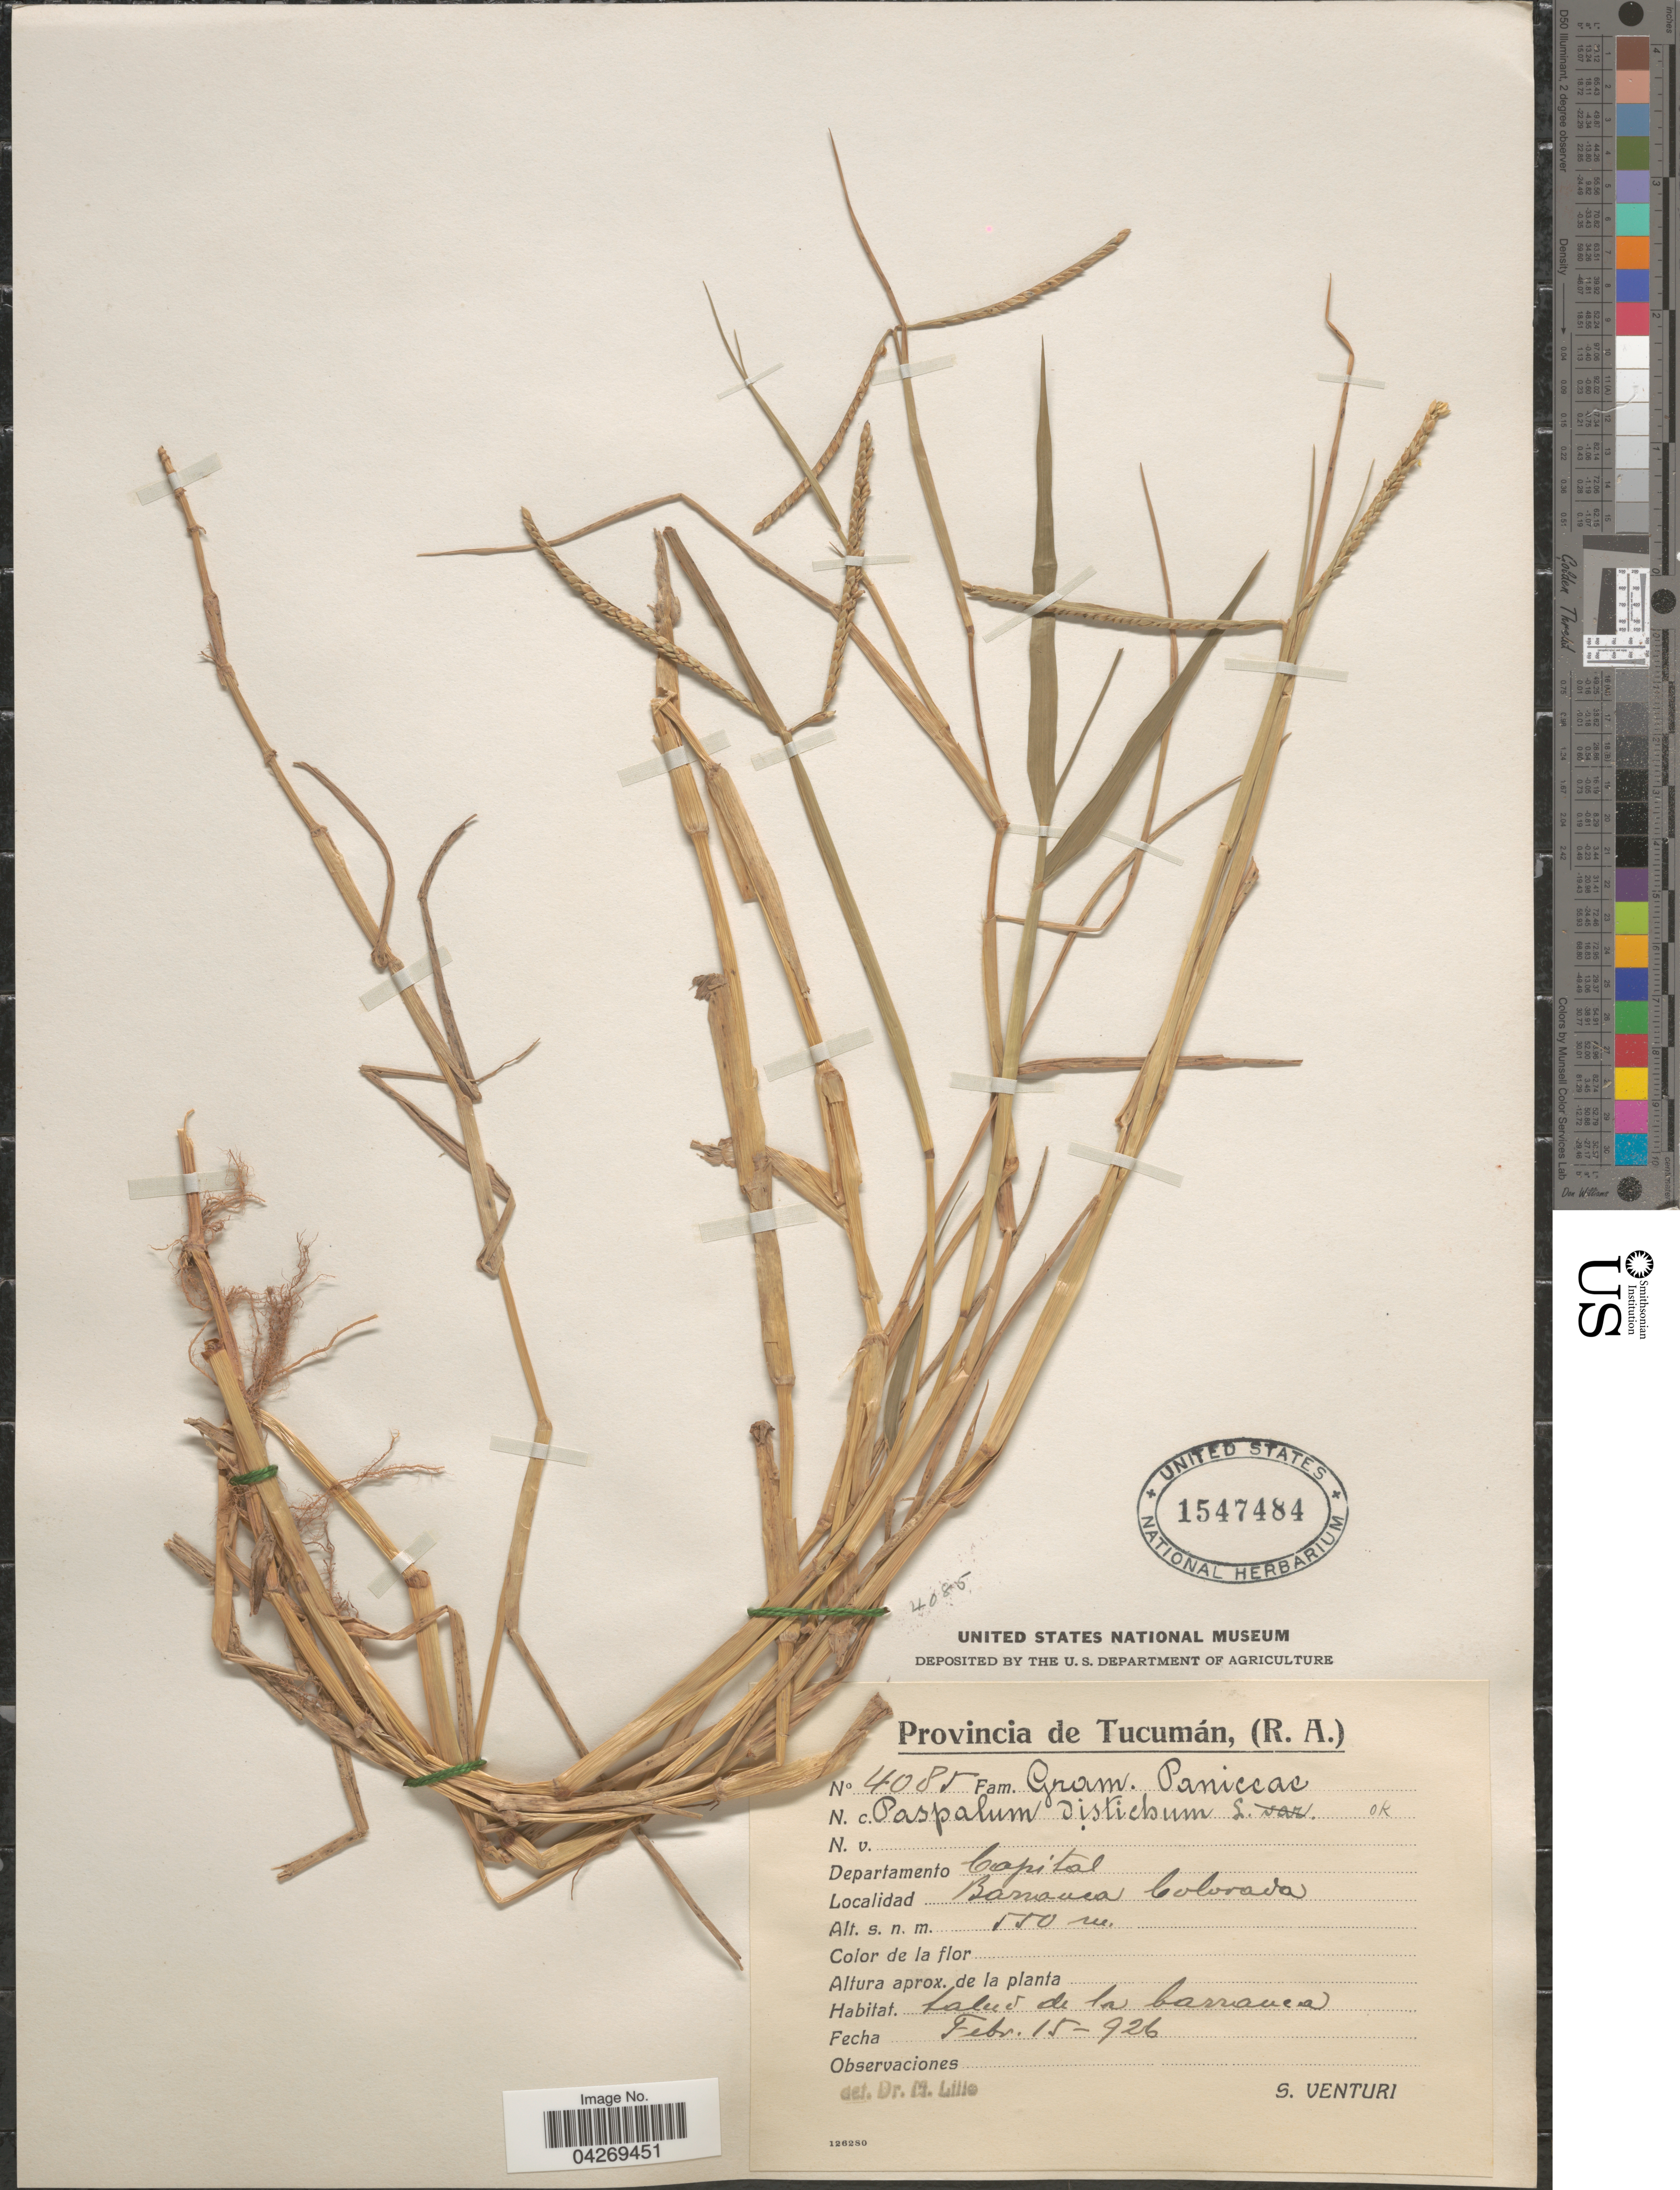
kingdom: Plantae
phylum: Tracheophyta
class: Liliopsida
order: Poales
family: Poaceae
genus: Paspalum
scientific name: Paspalum distichum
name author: L.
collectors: S. Venturi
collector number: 4085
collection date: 1926-02-15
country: Argentina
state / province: Tucuman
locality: Departamento Capital. Barranca Colorada.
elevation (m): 550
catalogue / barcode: US 1547484